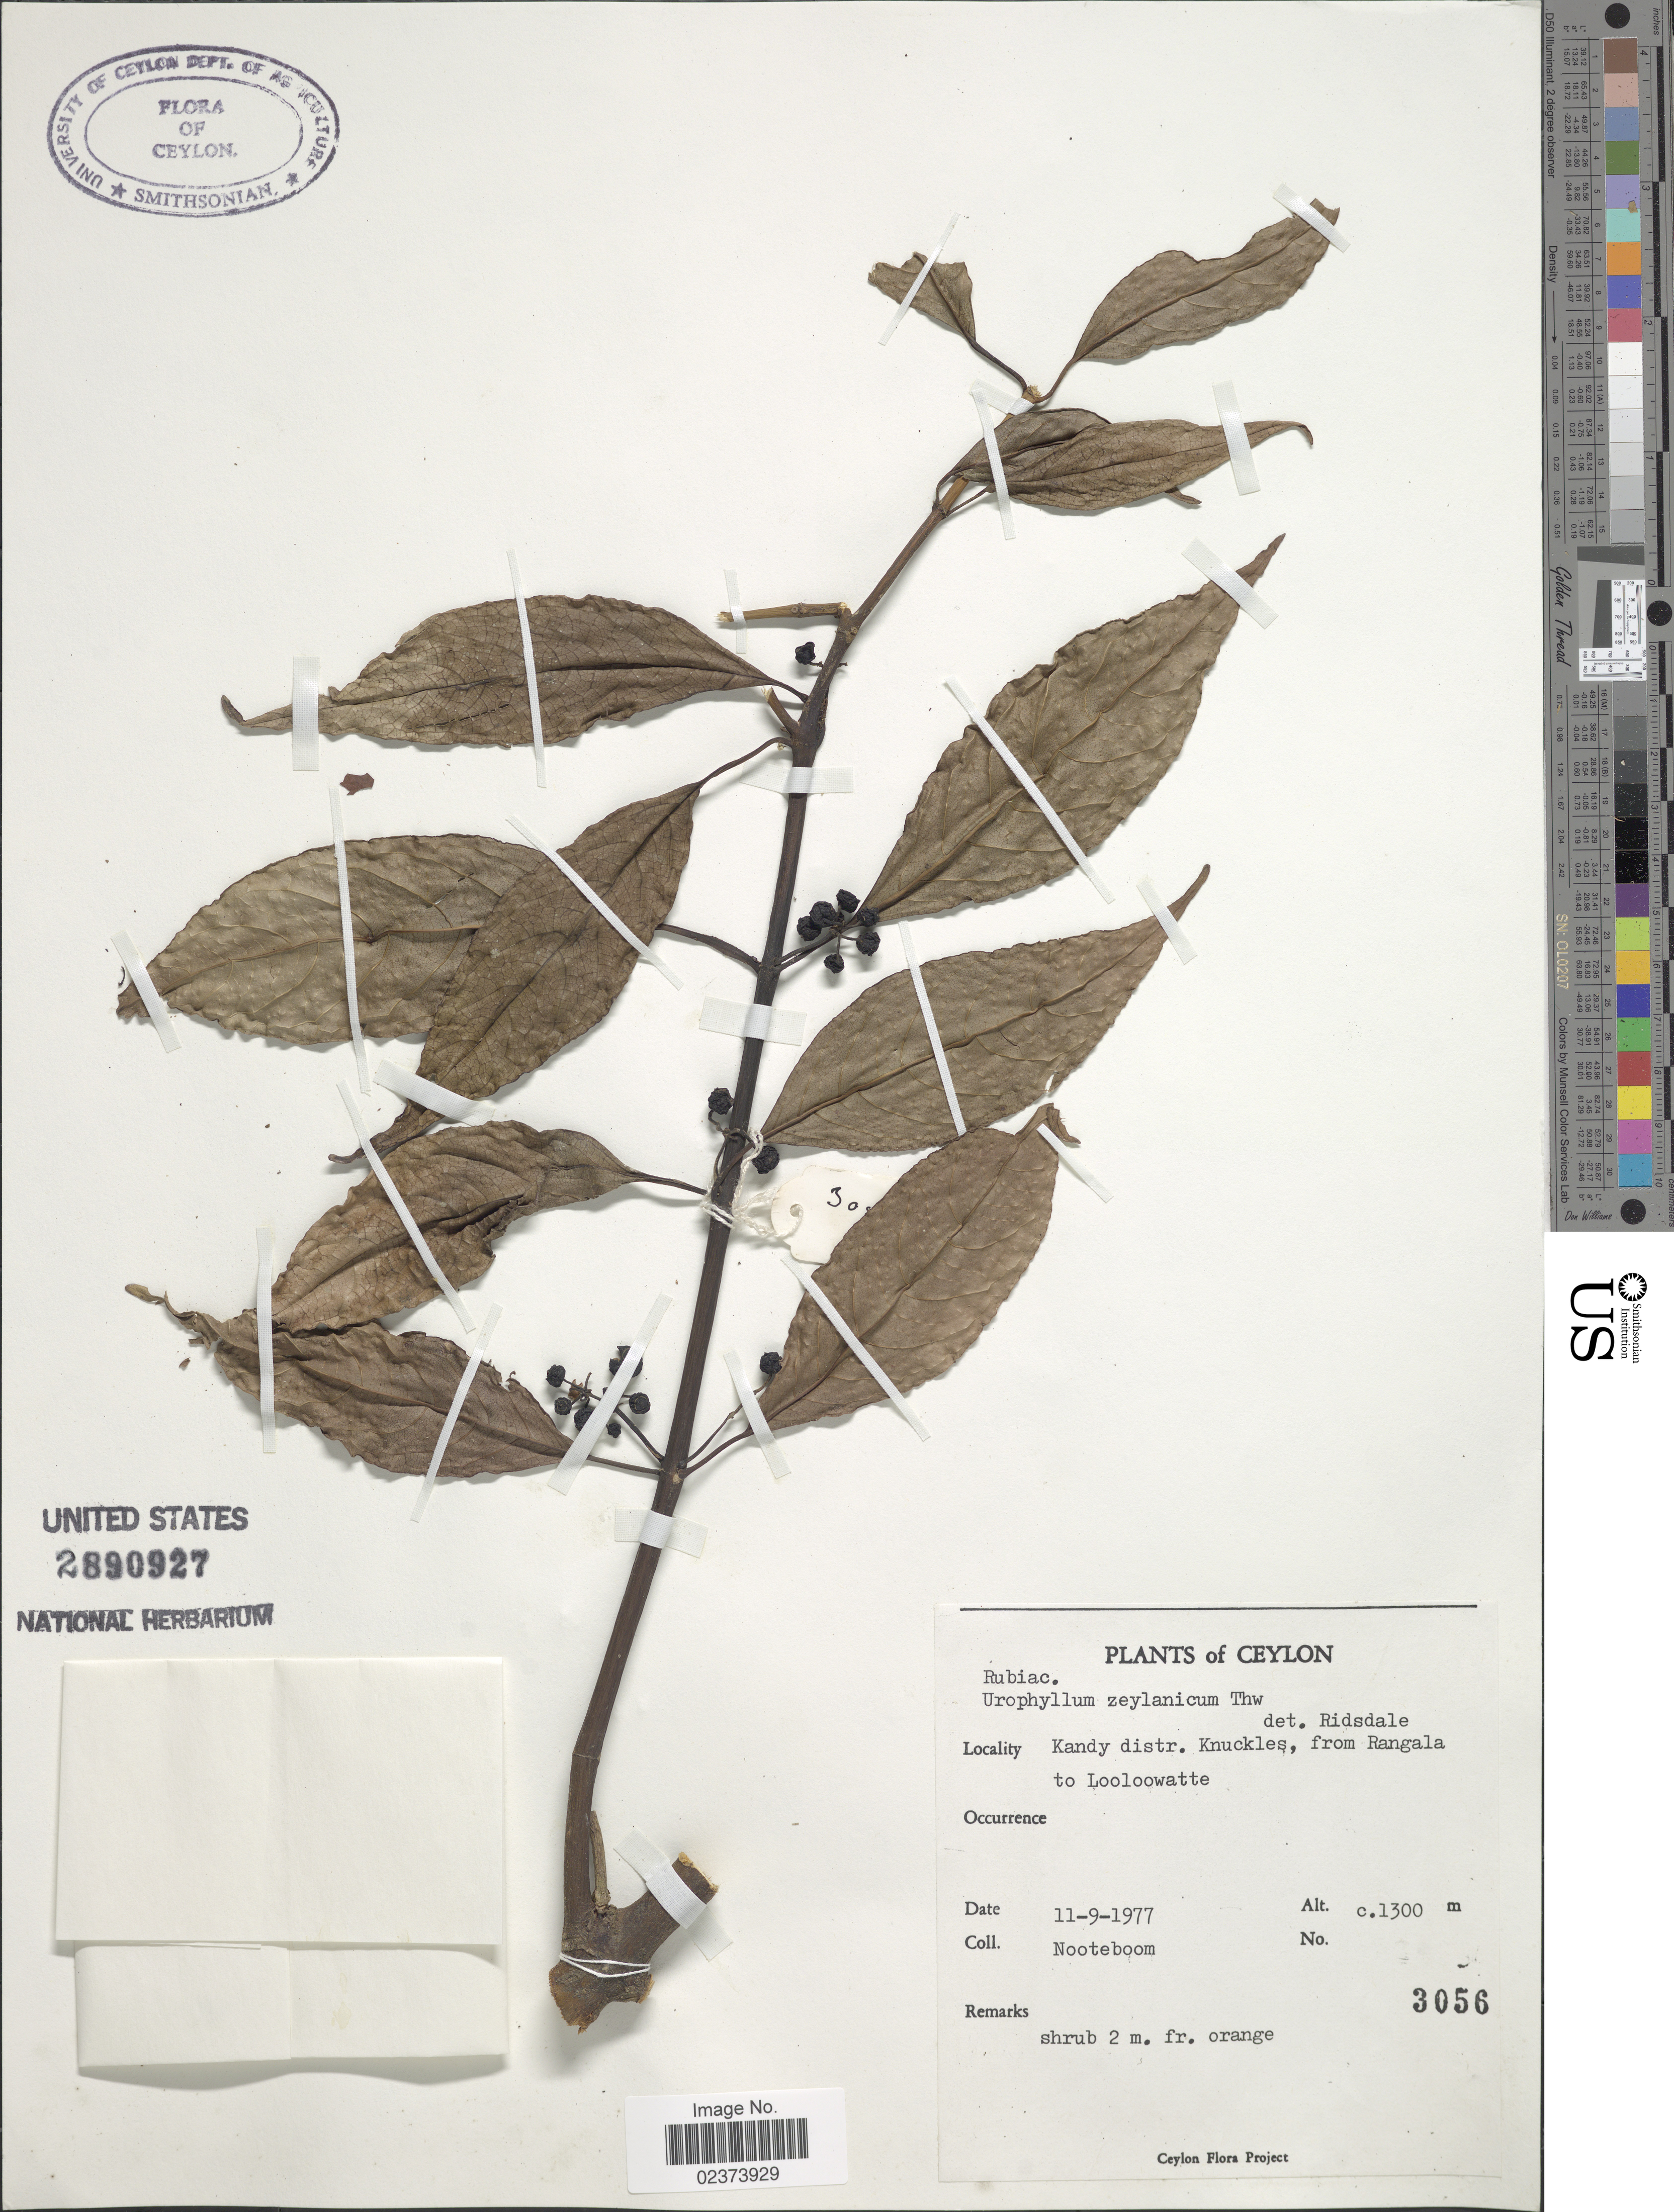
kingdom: Plantae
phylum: Tracheophyta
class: Magnoliopsida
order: Gentianales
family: Rubiaceae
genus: Urophyllum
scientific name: Urophyllum zeylanicum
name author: (Wight) Thwaites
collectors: Nooteboom, --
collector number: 3056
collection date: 1977-09-11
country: Sri Lanka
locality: Ceylon, Kandy Distr., Knuckles, from Rangala to Looloowatte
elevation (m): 1300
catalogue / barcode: US 2890927